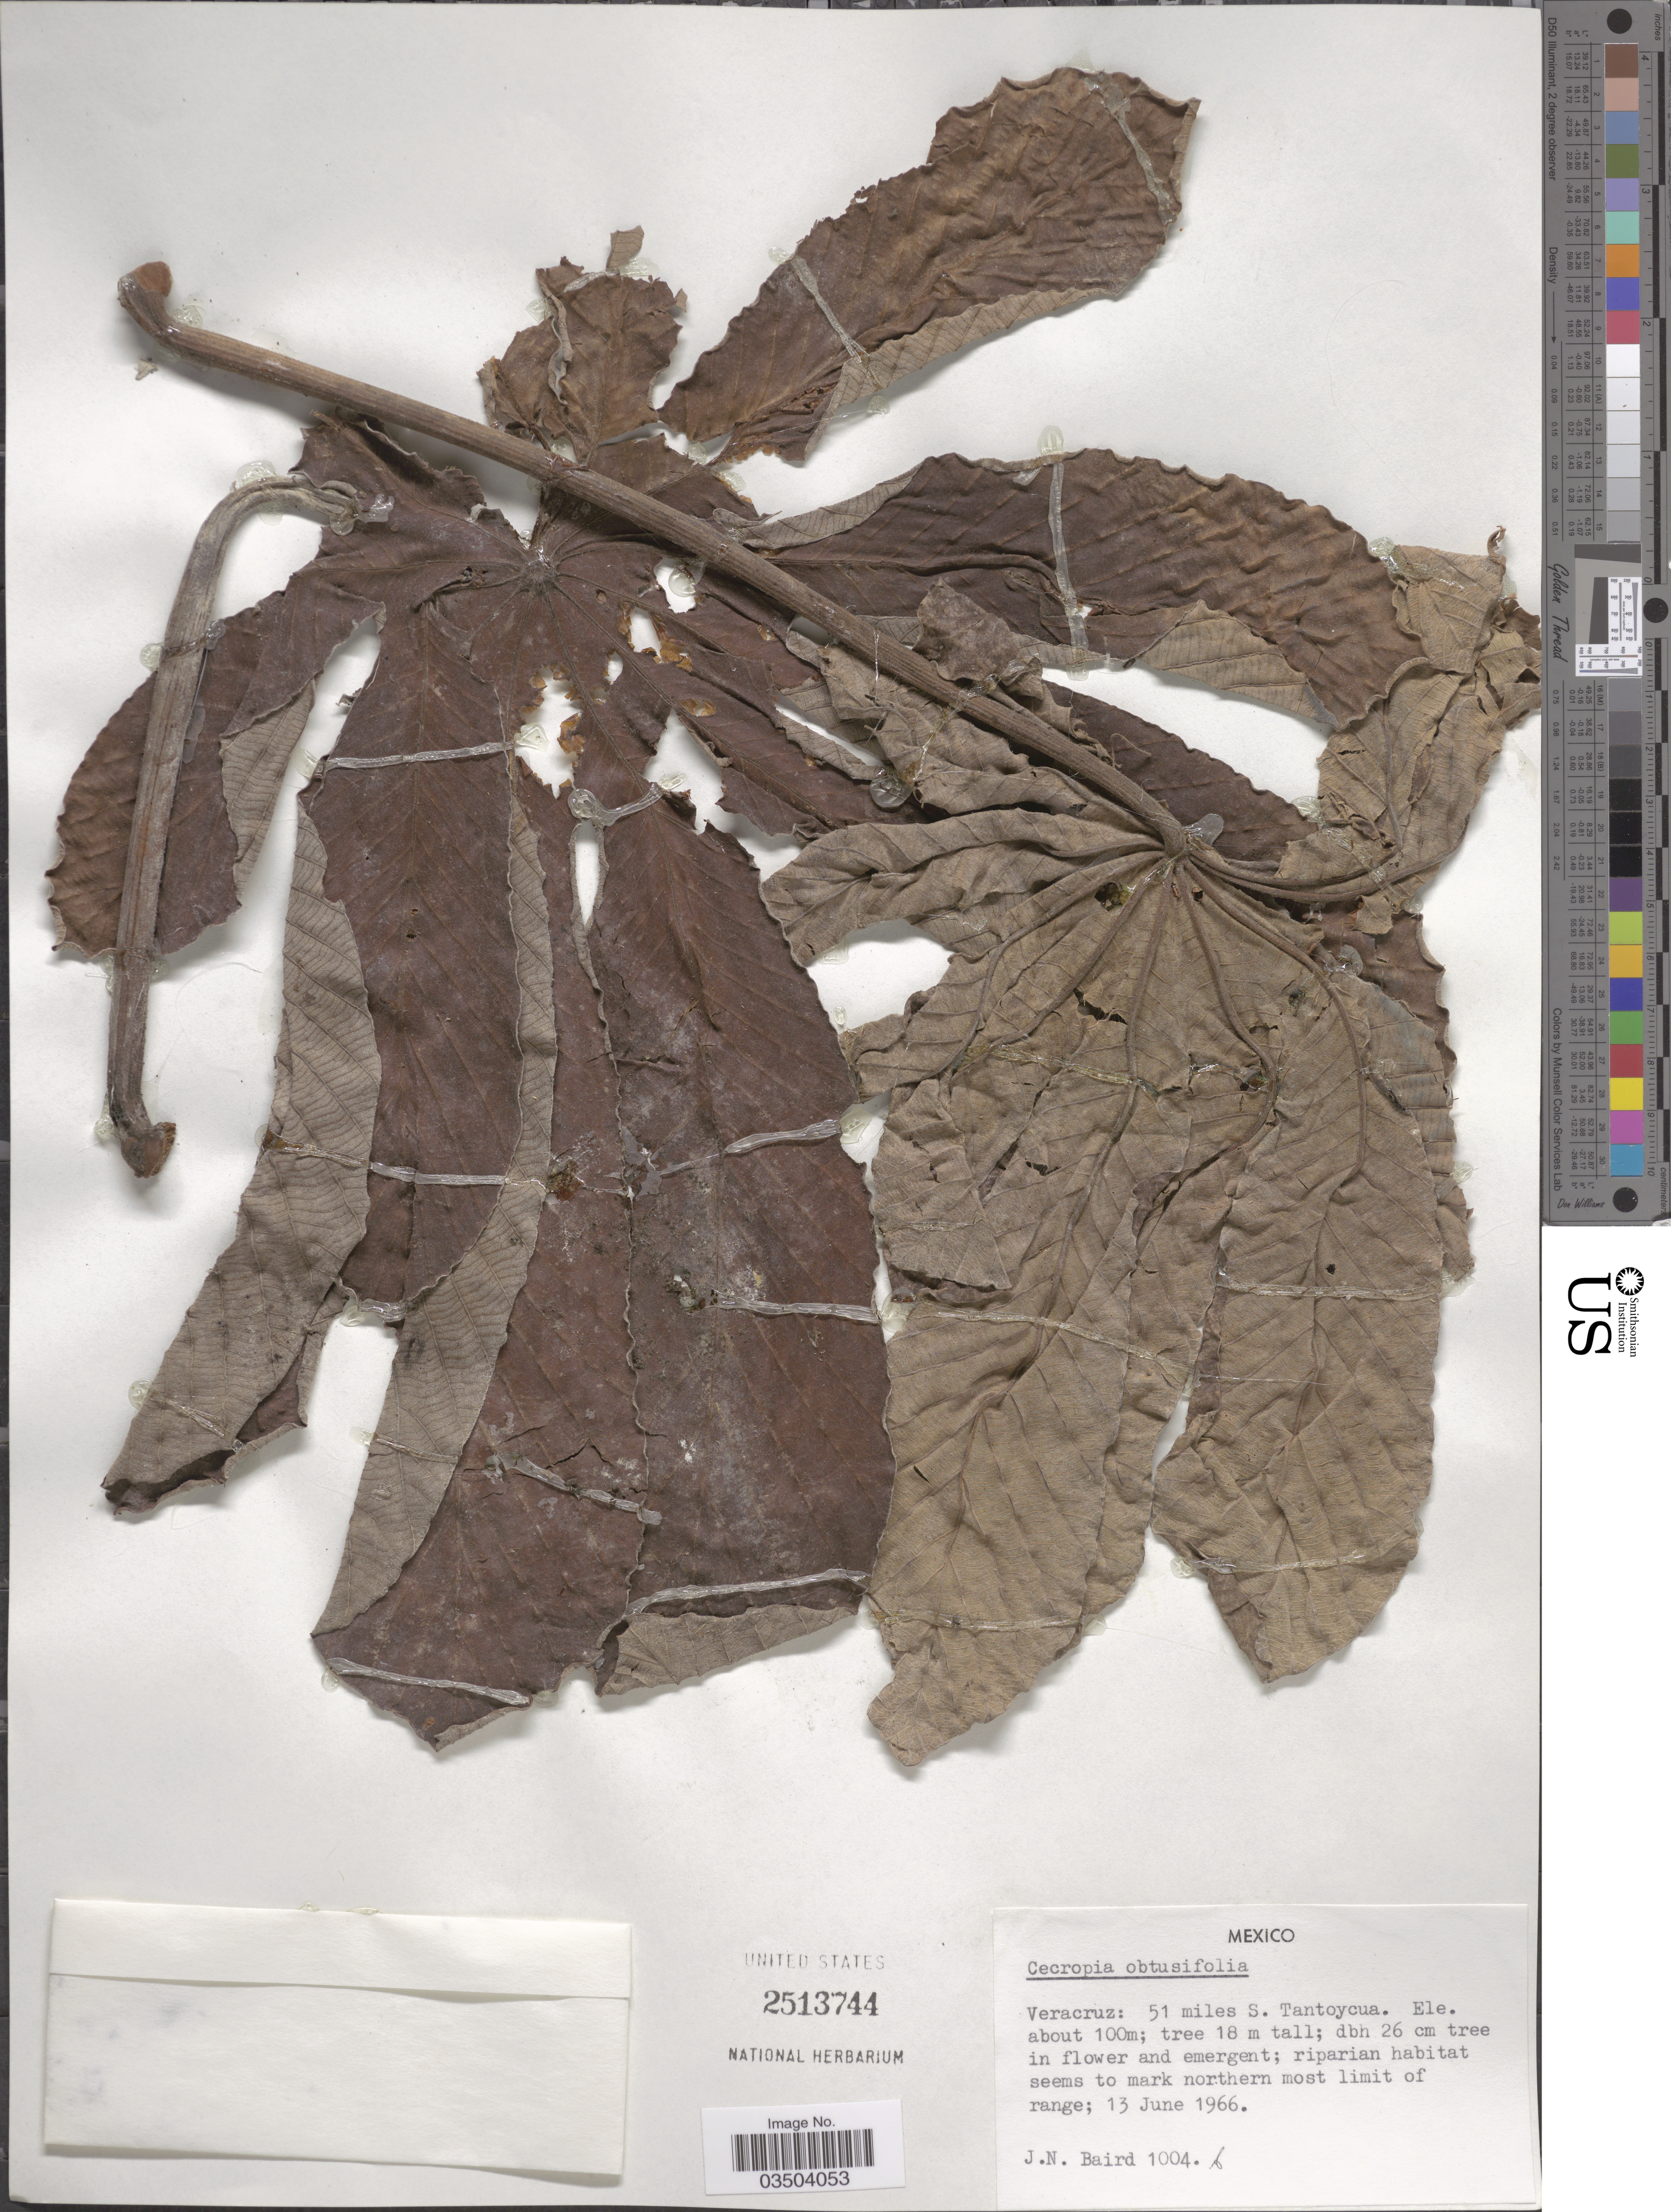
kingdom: Plantae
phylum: Tracheophyta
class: Magnoliopsida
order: Rosales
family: Urticaceae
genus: Cecropia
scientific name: Cecropia obtusifolia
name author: Bertol.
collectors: J. Baird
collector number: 1004b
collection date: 1966-06-13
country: Mexico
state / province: Veracruz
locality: Veracruz: 51 miles S. Tantoycua.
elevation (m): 100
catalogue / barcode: US 2513744